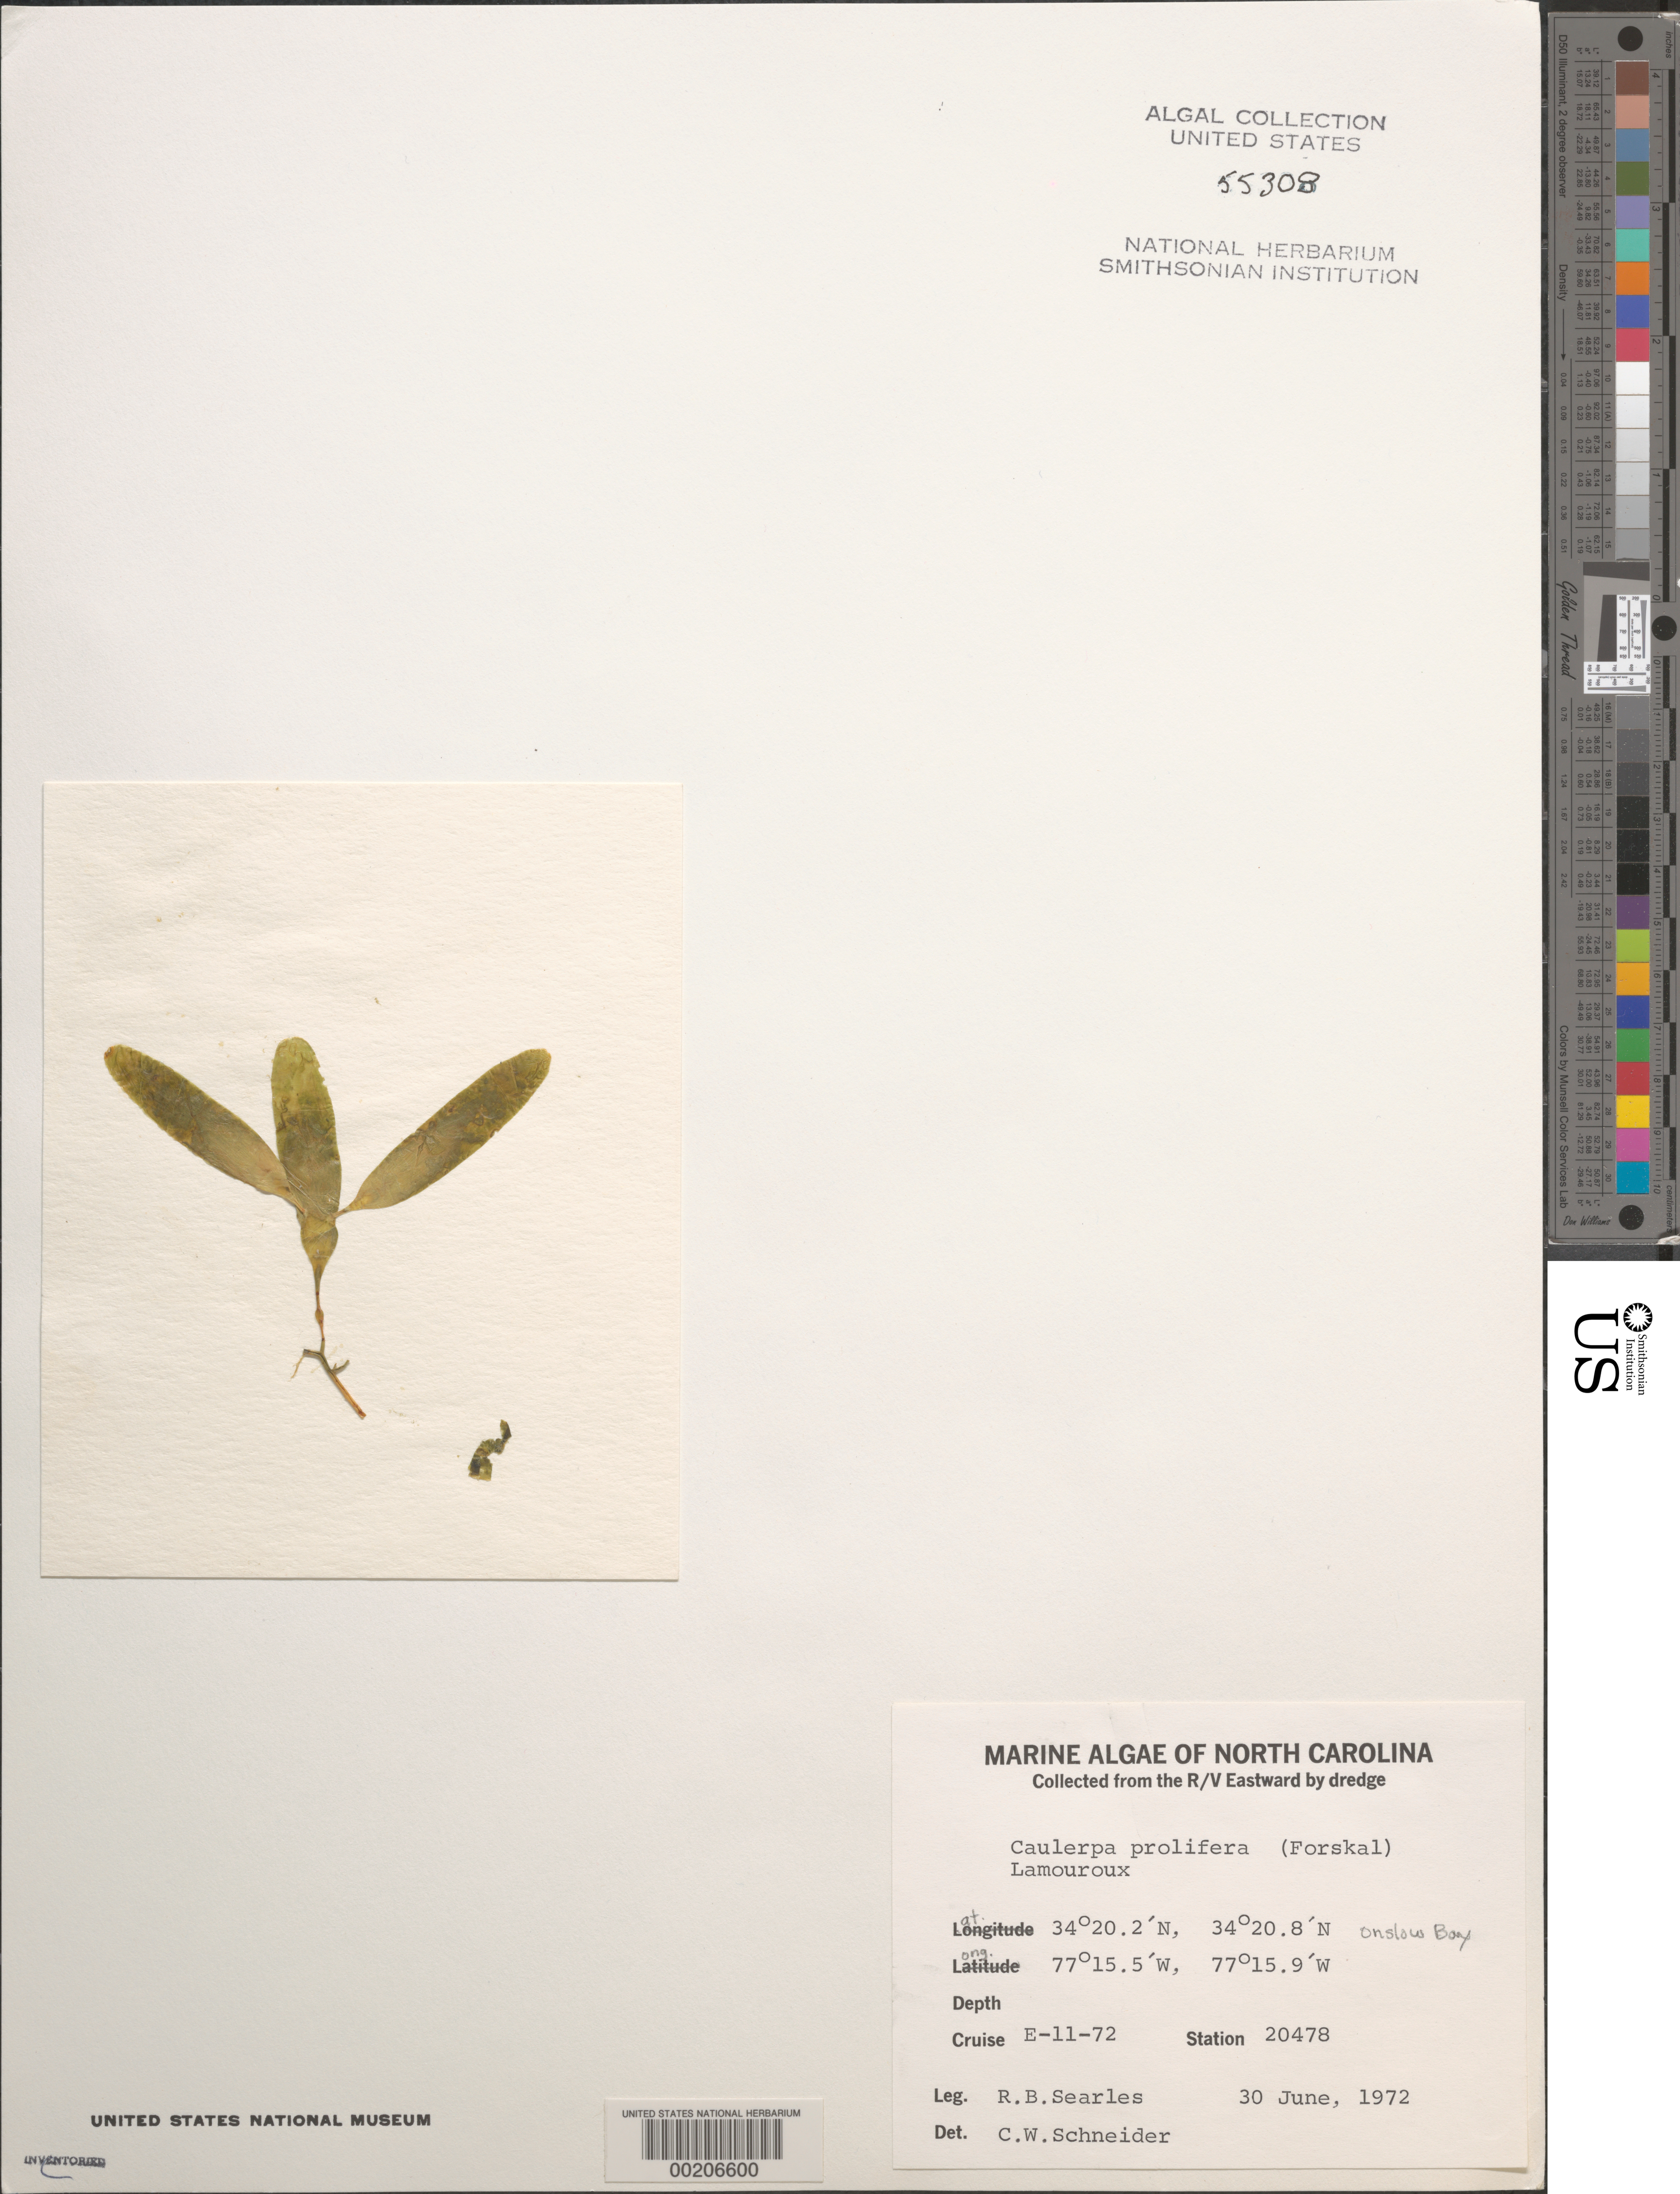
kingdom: Plantae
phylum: Chlorophyta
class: Ulvophyceae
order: Bryopsidales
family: Caulerpaceae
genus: Caulerpa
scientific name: Caulerpa prolifera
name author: (Forssk.) J.V.Lamouroux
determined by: Schneider, C. W.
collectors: R. Searles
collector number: Station 20478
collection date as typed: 30 Jun 1972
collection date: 1972-06-30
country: United States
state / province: North Carolina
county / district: Onslow County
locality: Onslow Bay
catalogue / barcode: US 55308